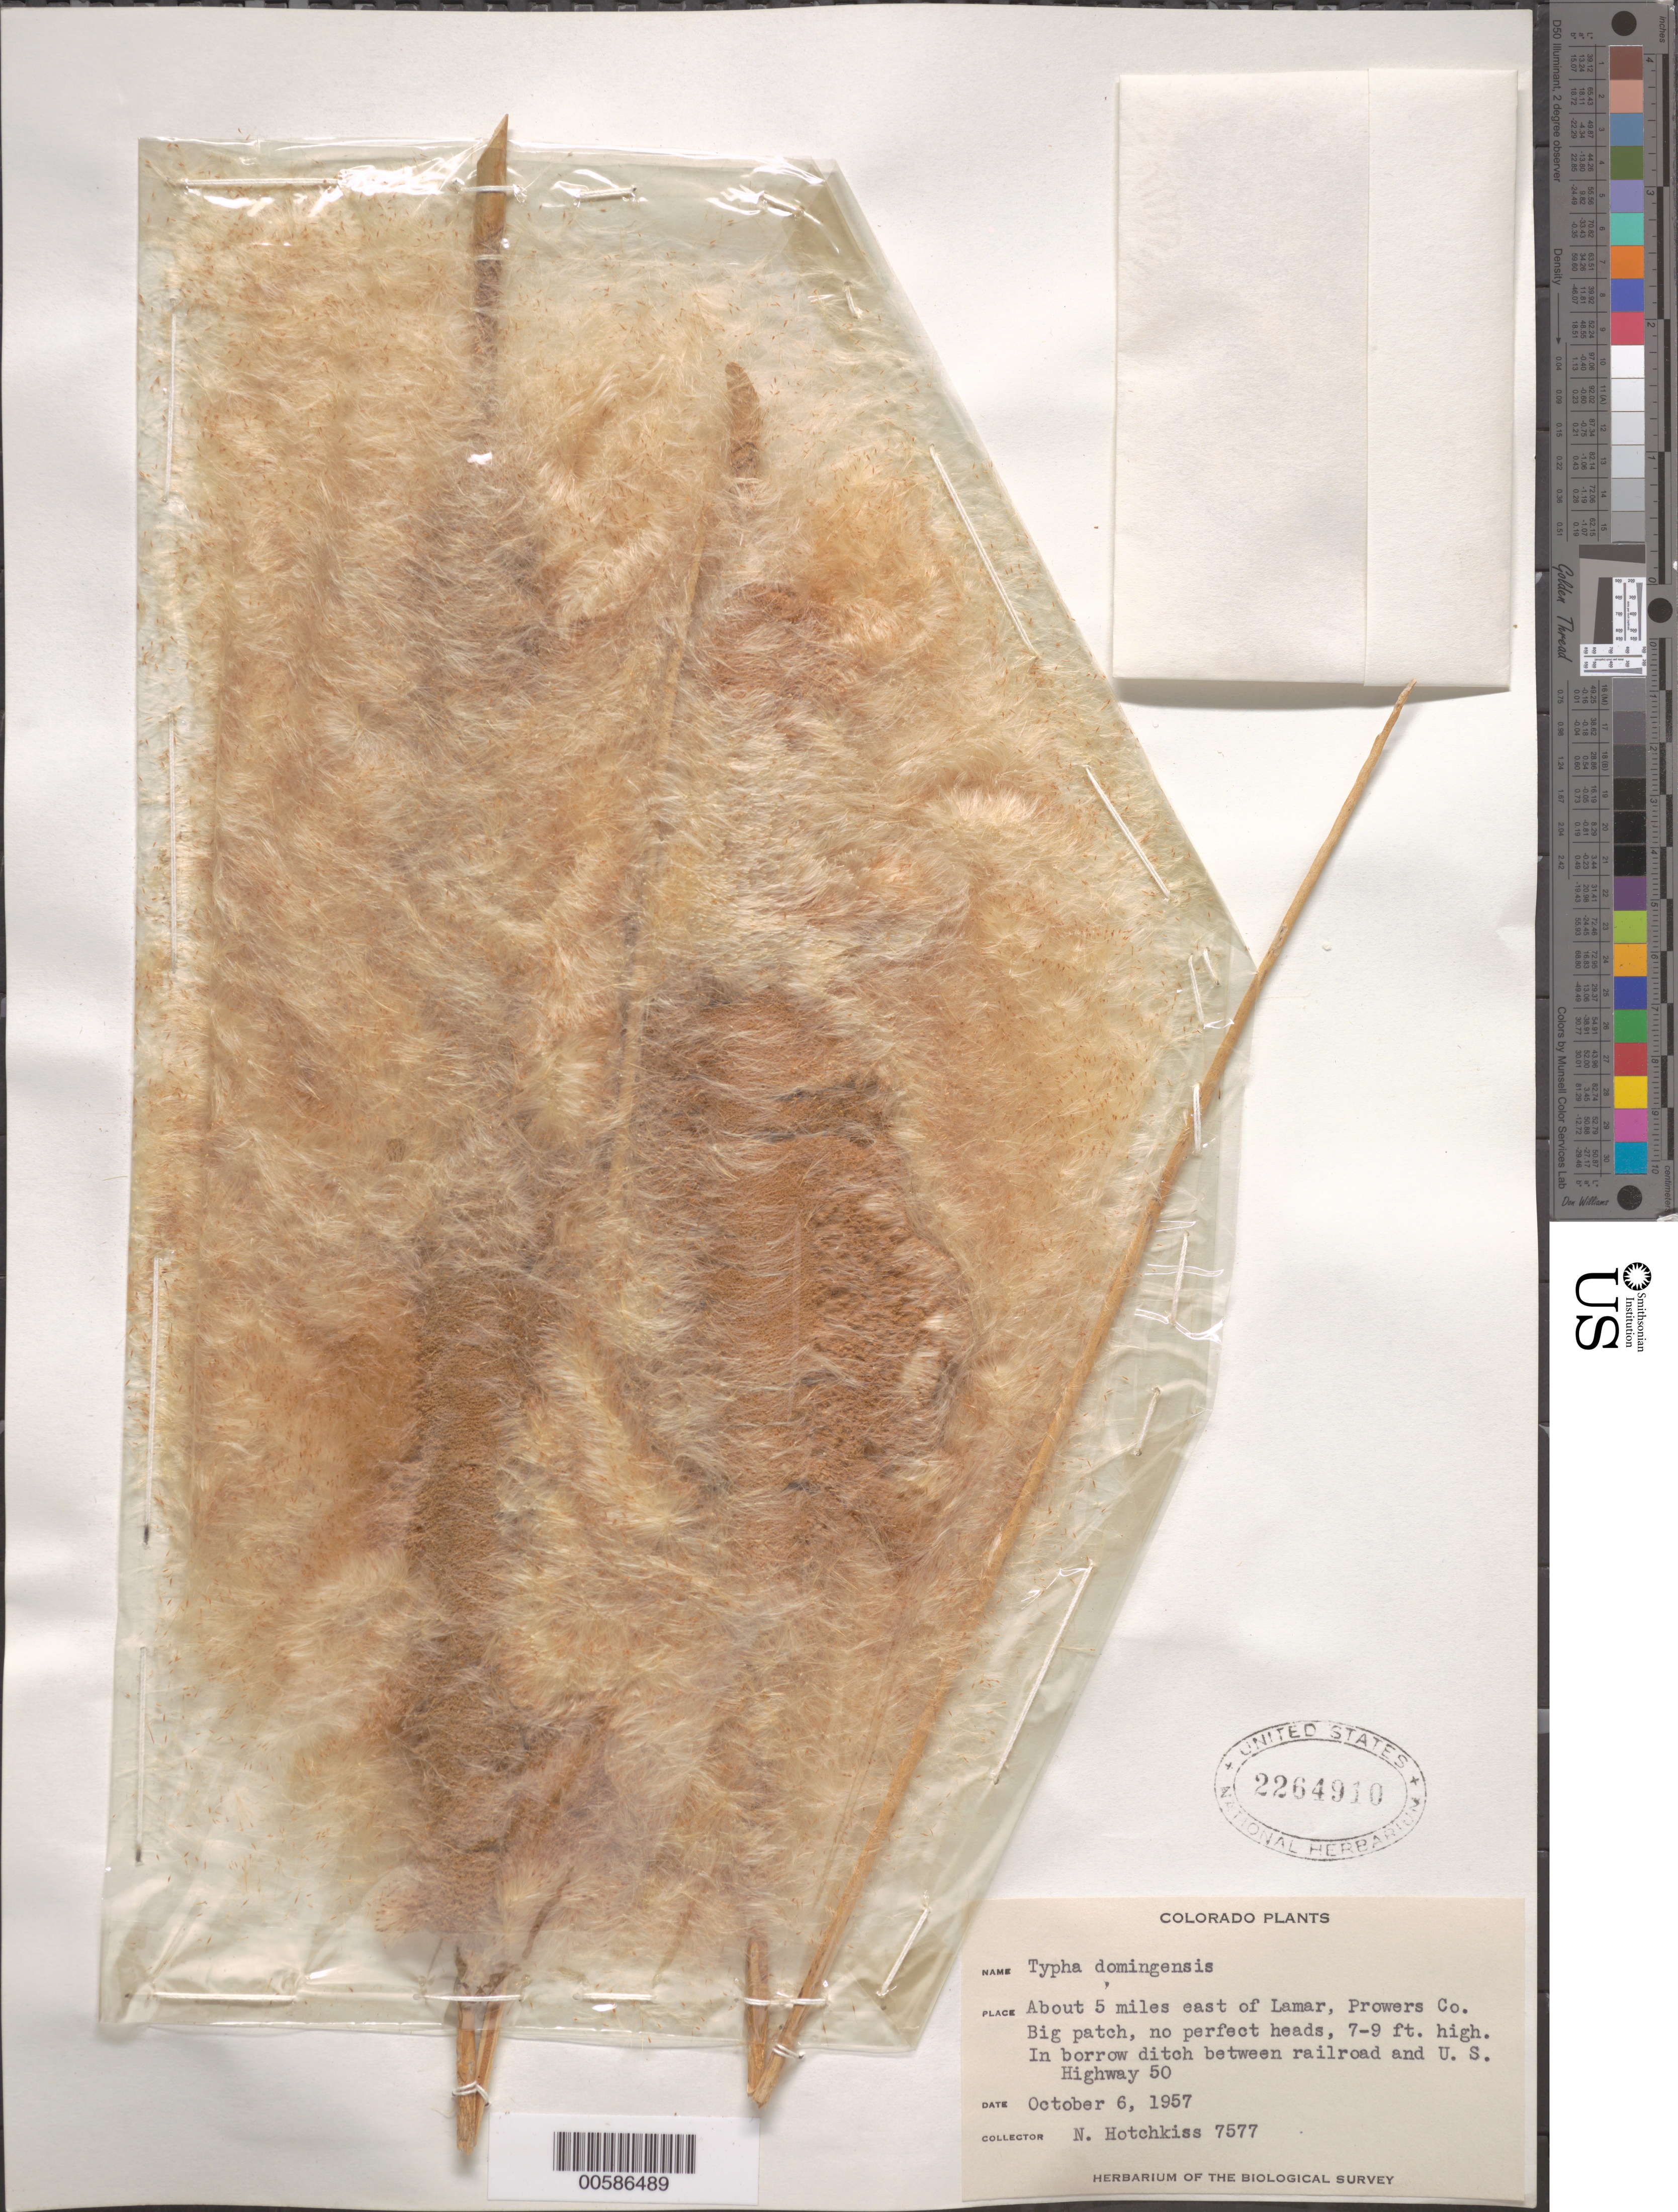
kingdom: Plantae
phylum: Tracheophyta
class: Liliopsida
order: Poales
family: Typhaceae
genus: Typha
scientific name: Typha domingensis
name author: Pers.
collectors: N. Hotchkiss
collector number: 7577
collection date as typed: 06 Oct 1957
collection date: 1957-10-06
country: United States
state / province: Colorado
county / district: Prowers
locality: E of Lamar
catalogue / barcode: US 2264910